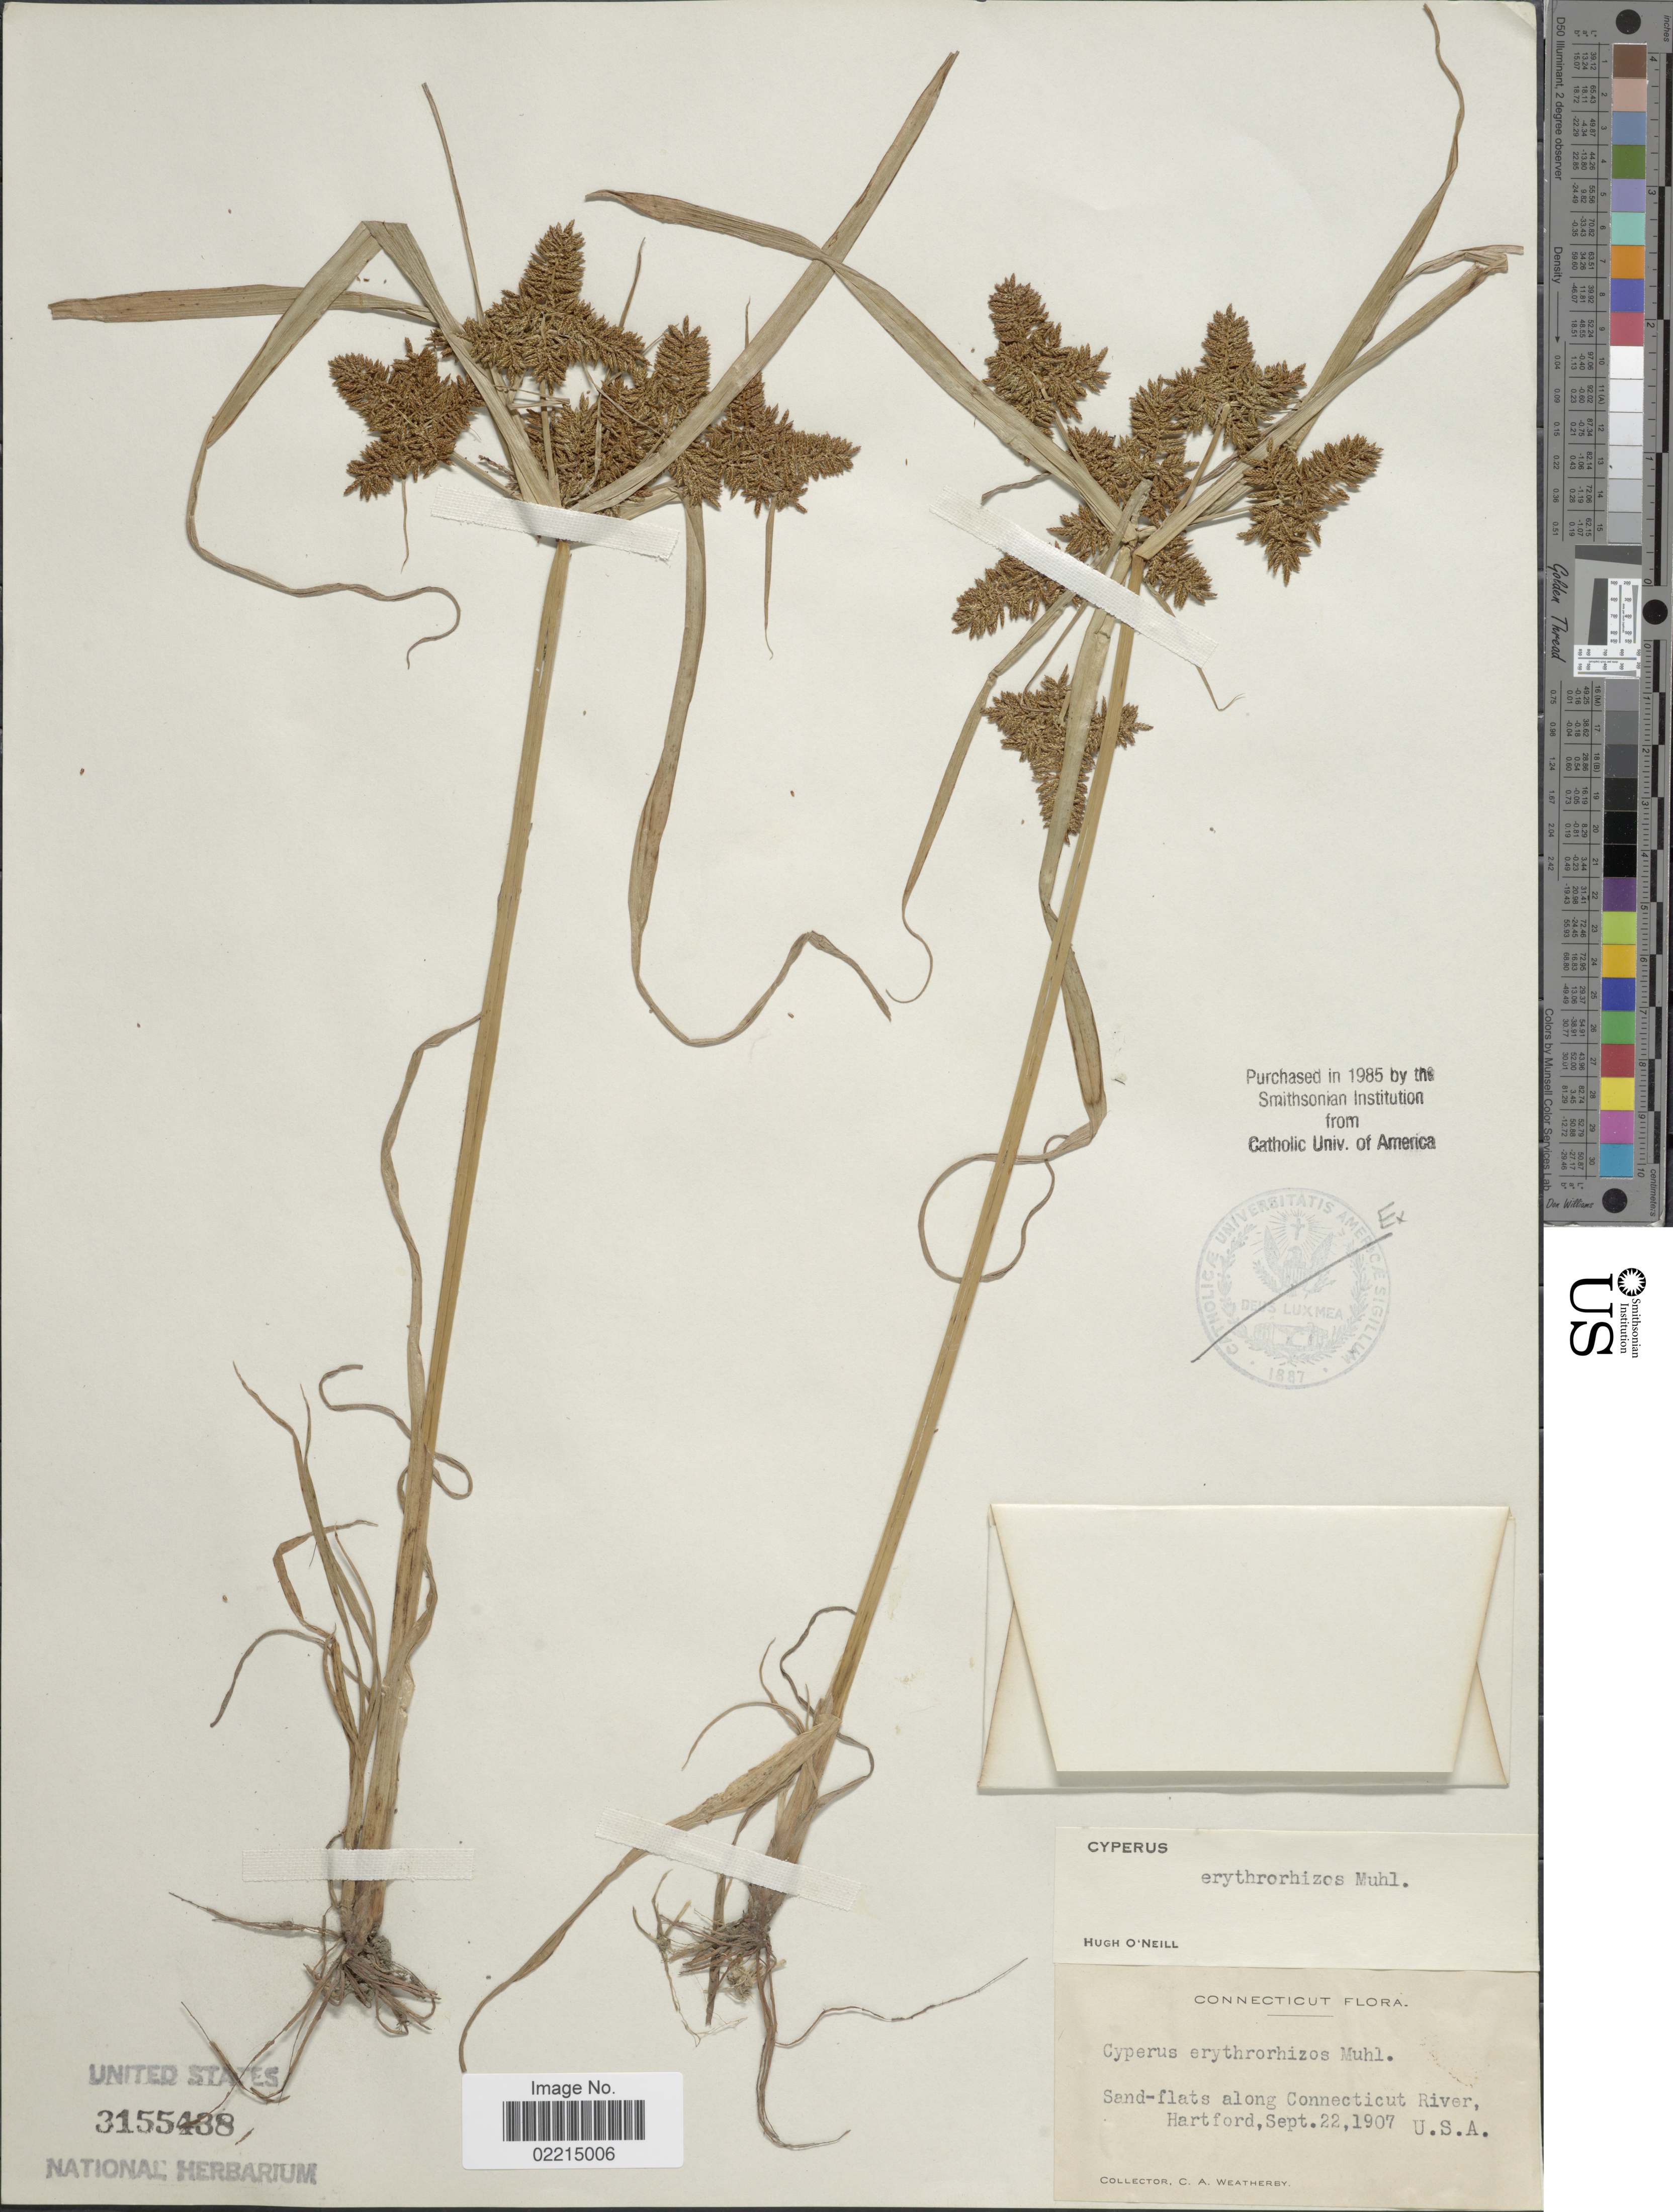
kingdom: Plantae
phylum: Tracheophyta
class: Liliopsida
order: Poales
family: Cyperaceae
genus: Cyperus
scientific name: Cyperus erythrorhizos Muhl.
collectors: C. A. Weatherby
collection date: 1907-09-22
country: United States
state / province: Connecticut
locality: Along Connecticut River, Hartford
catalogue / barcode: US 3155438